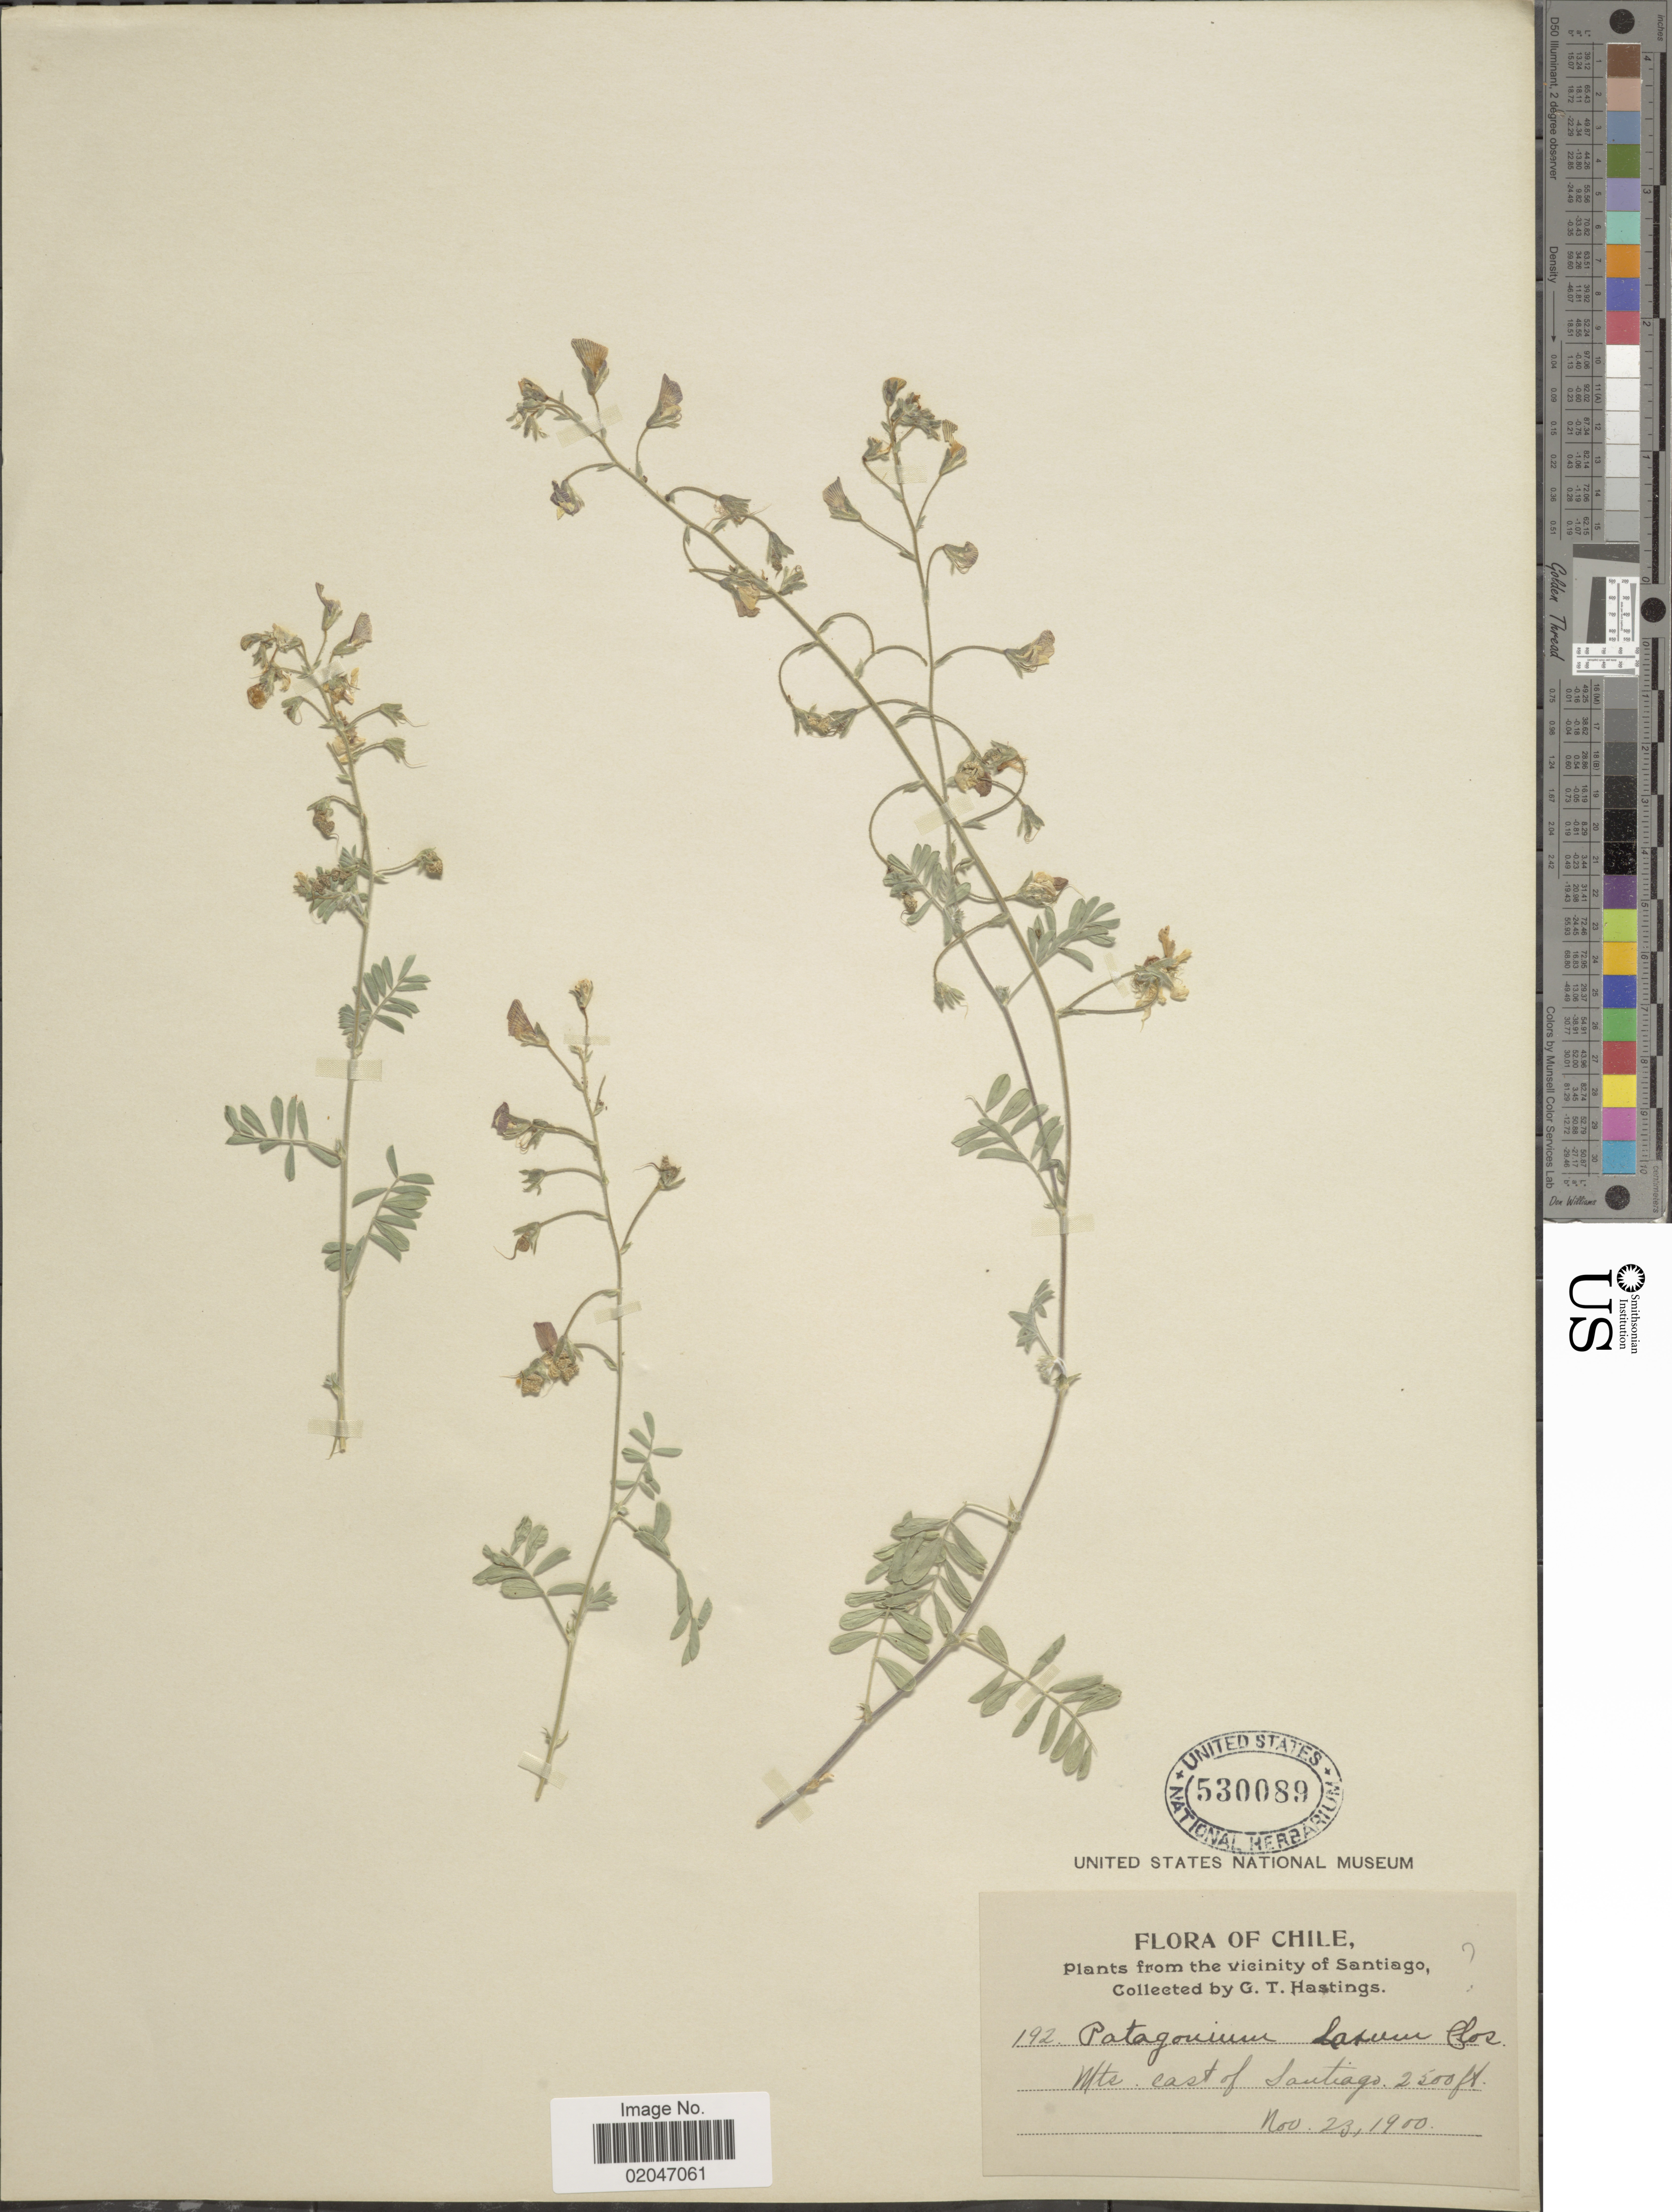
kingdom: Plantae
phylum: Tracheophyta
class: Magnoliopsida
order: Fabales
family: Fabaceae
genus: Adesmia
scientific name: Adesmia laxa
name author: Clos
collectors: G. Hastings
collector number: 192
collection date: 1900-11-23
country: Chile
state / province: Región Metropolitana (RM)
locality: Vicinity of Santiago, Mts. east of Santiago.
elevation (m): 762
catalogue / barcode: US 530089